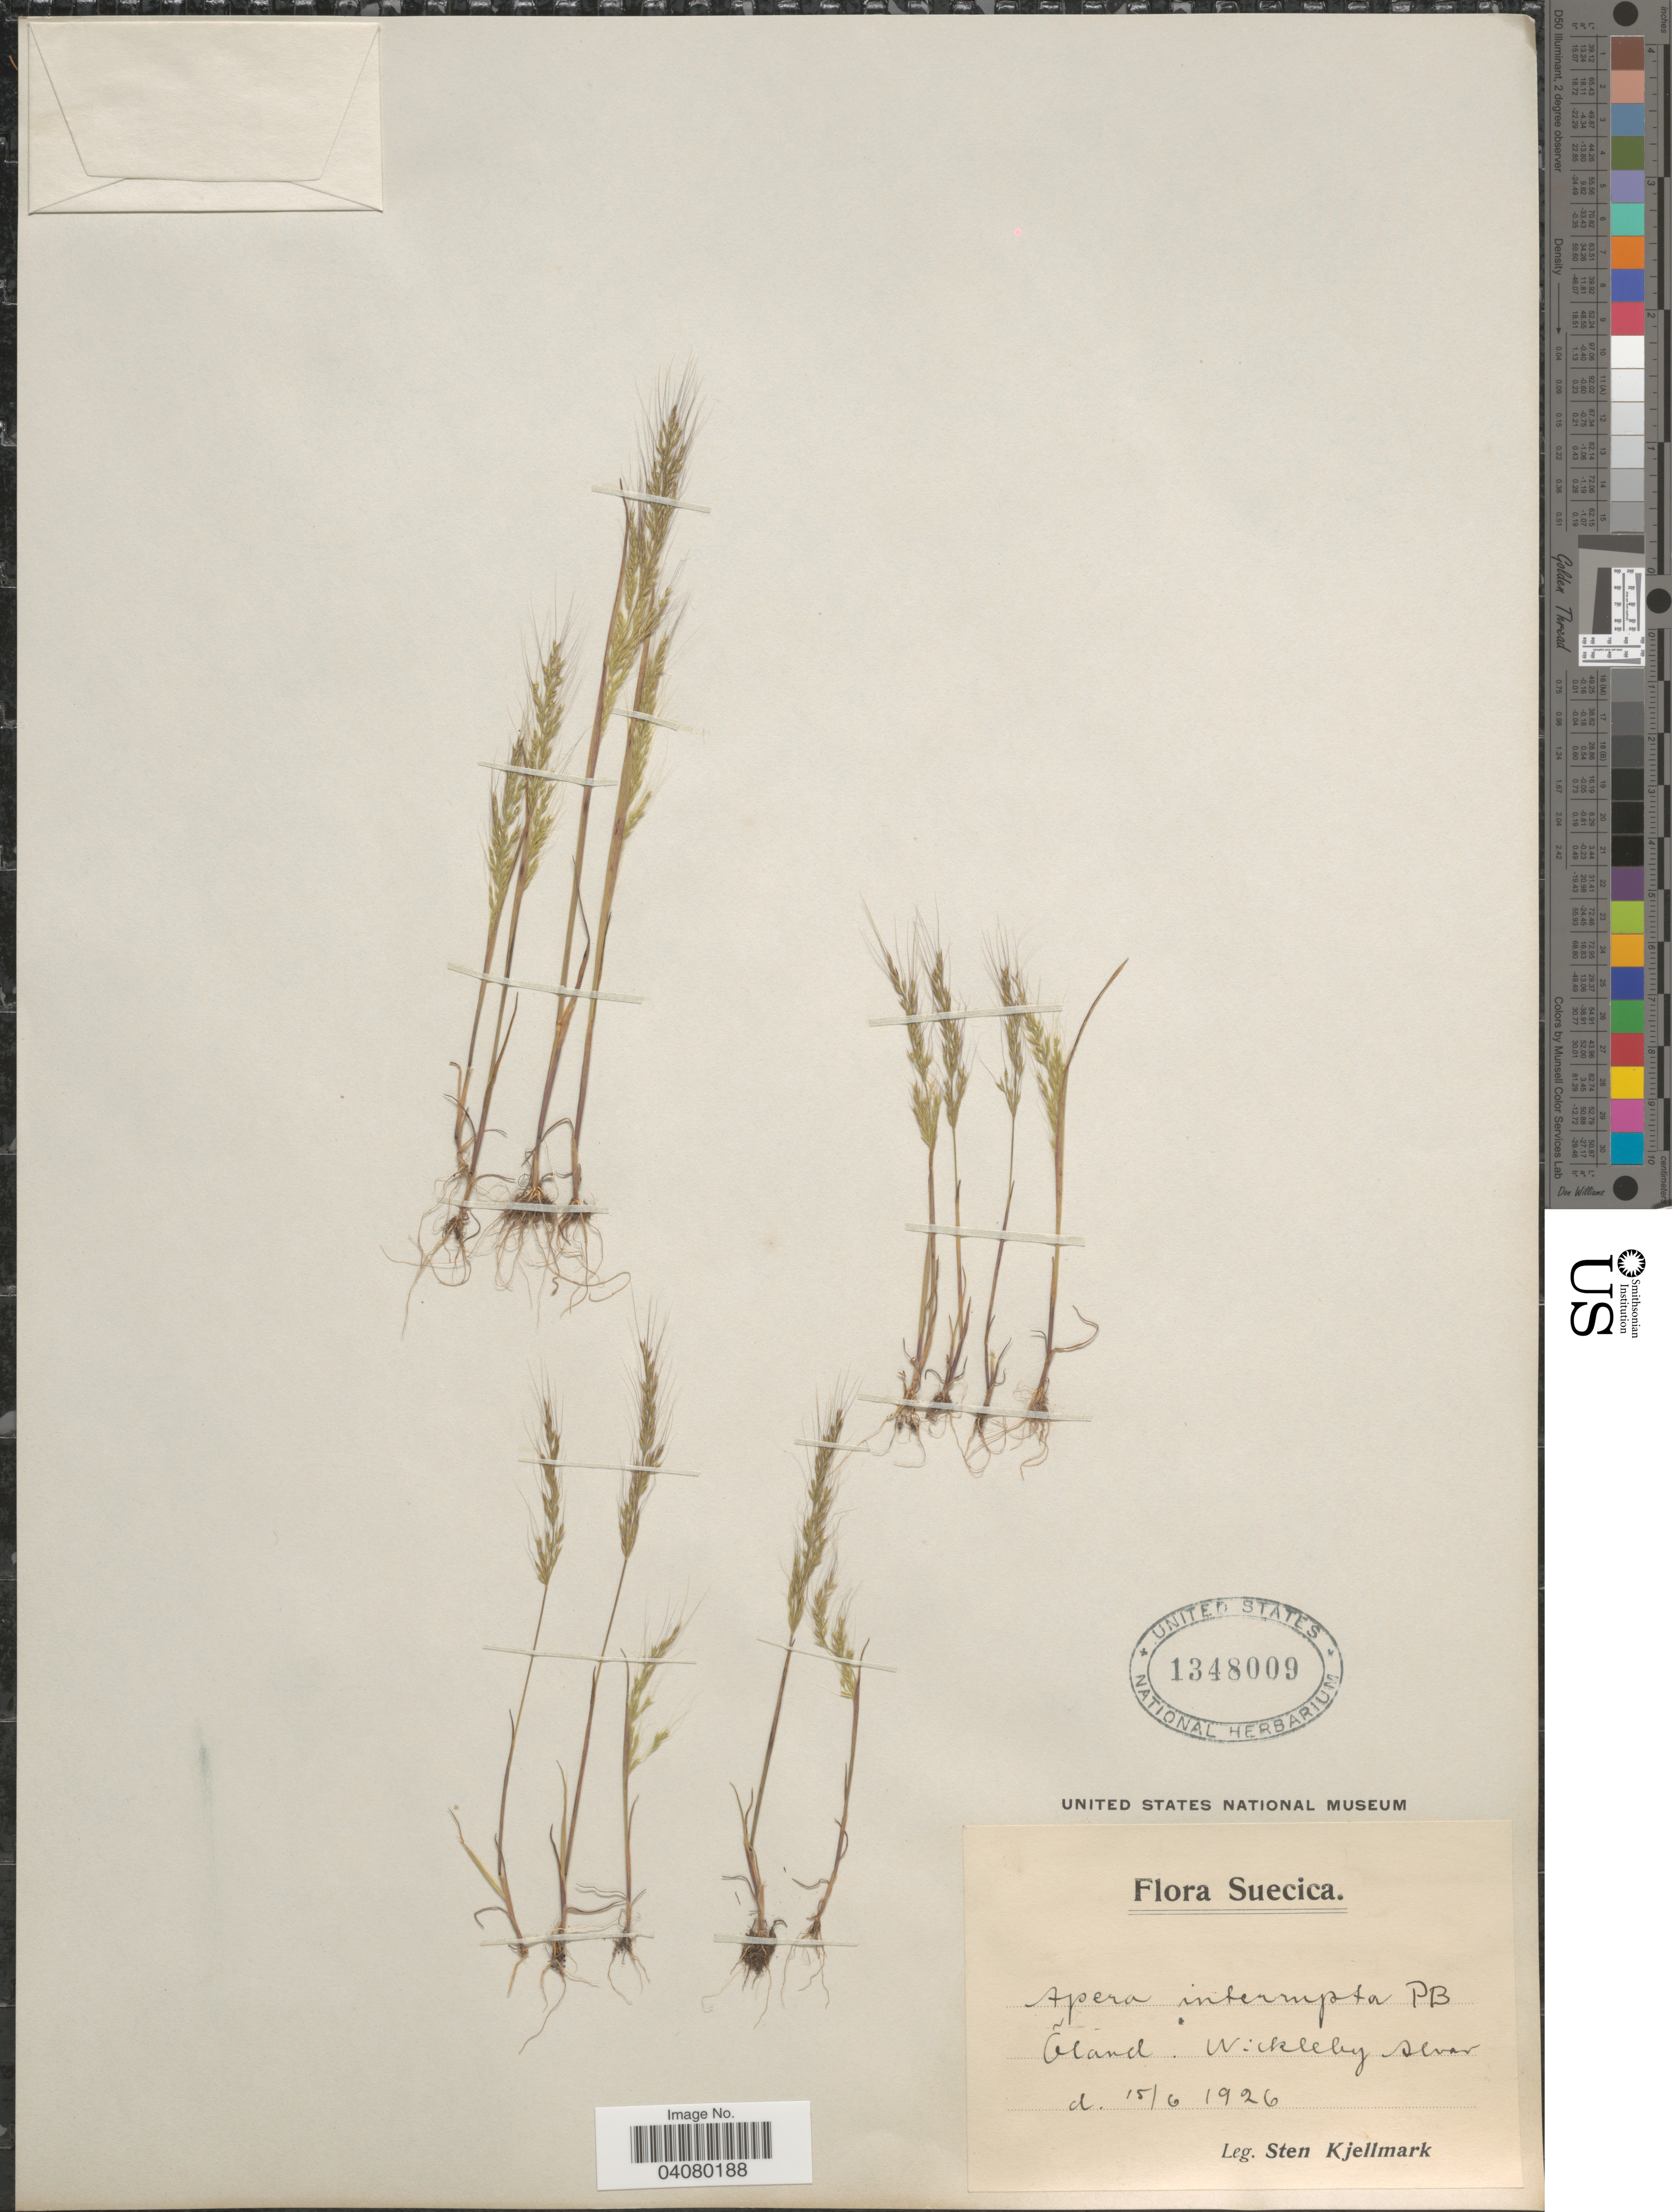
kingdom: Plantae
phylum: Tracheophyta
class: Liliopsida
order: Poales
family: Poaceae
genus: Apera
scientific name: Apera interrupta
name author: (L.) P. Beauv.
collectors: S. Kjellmark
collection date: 1926-06-15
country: Sweden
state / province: Kalmar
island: Oland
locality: Suecica. Õland. Wickleby Alvar.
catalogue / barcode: US 1348009